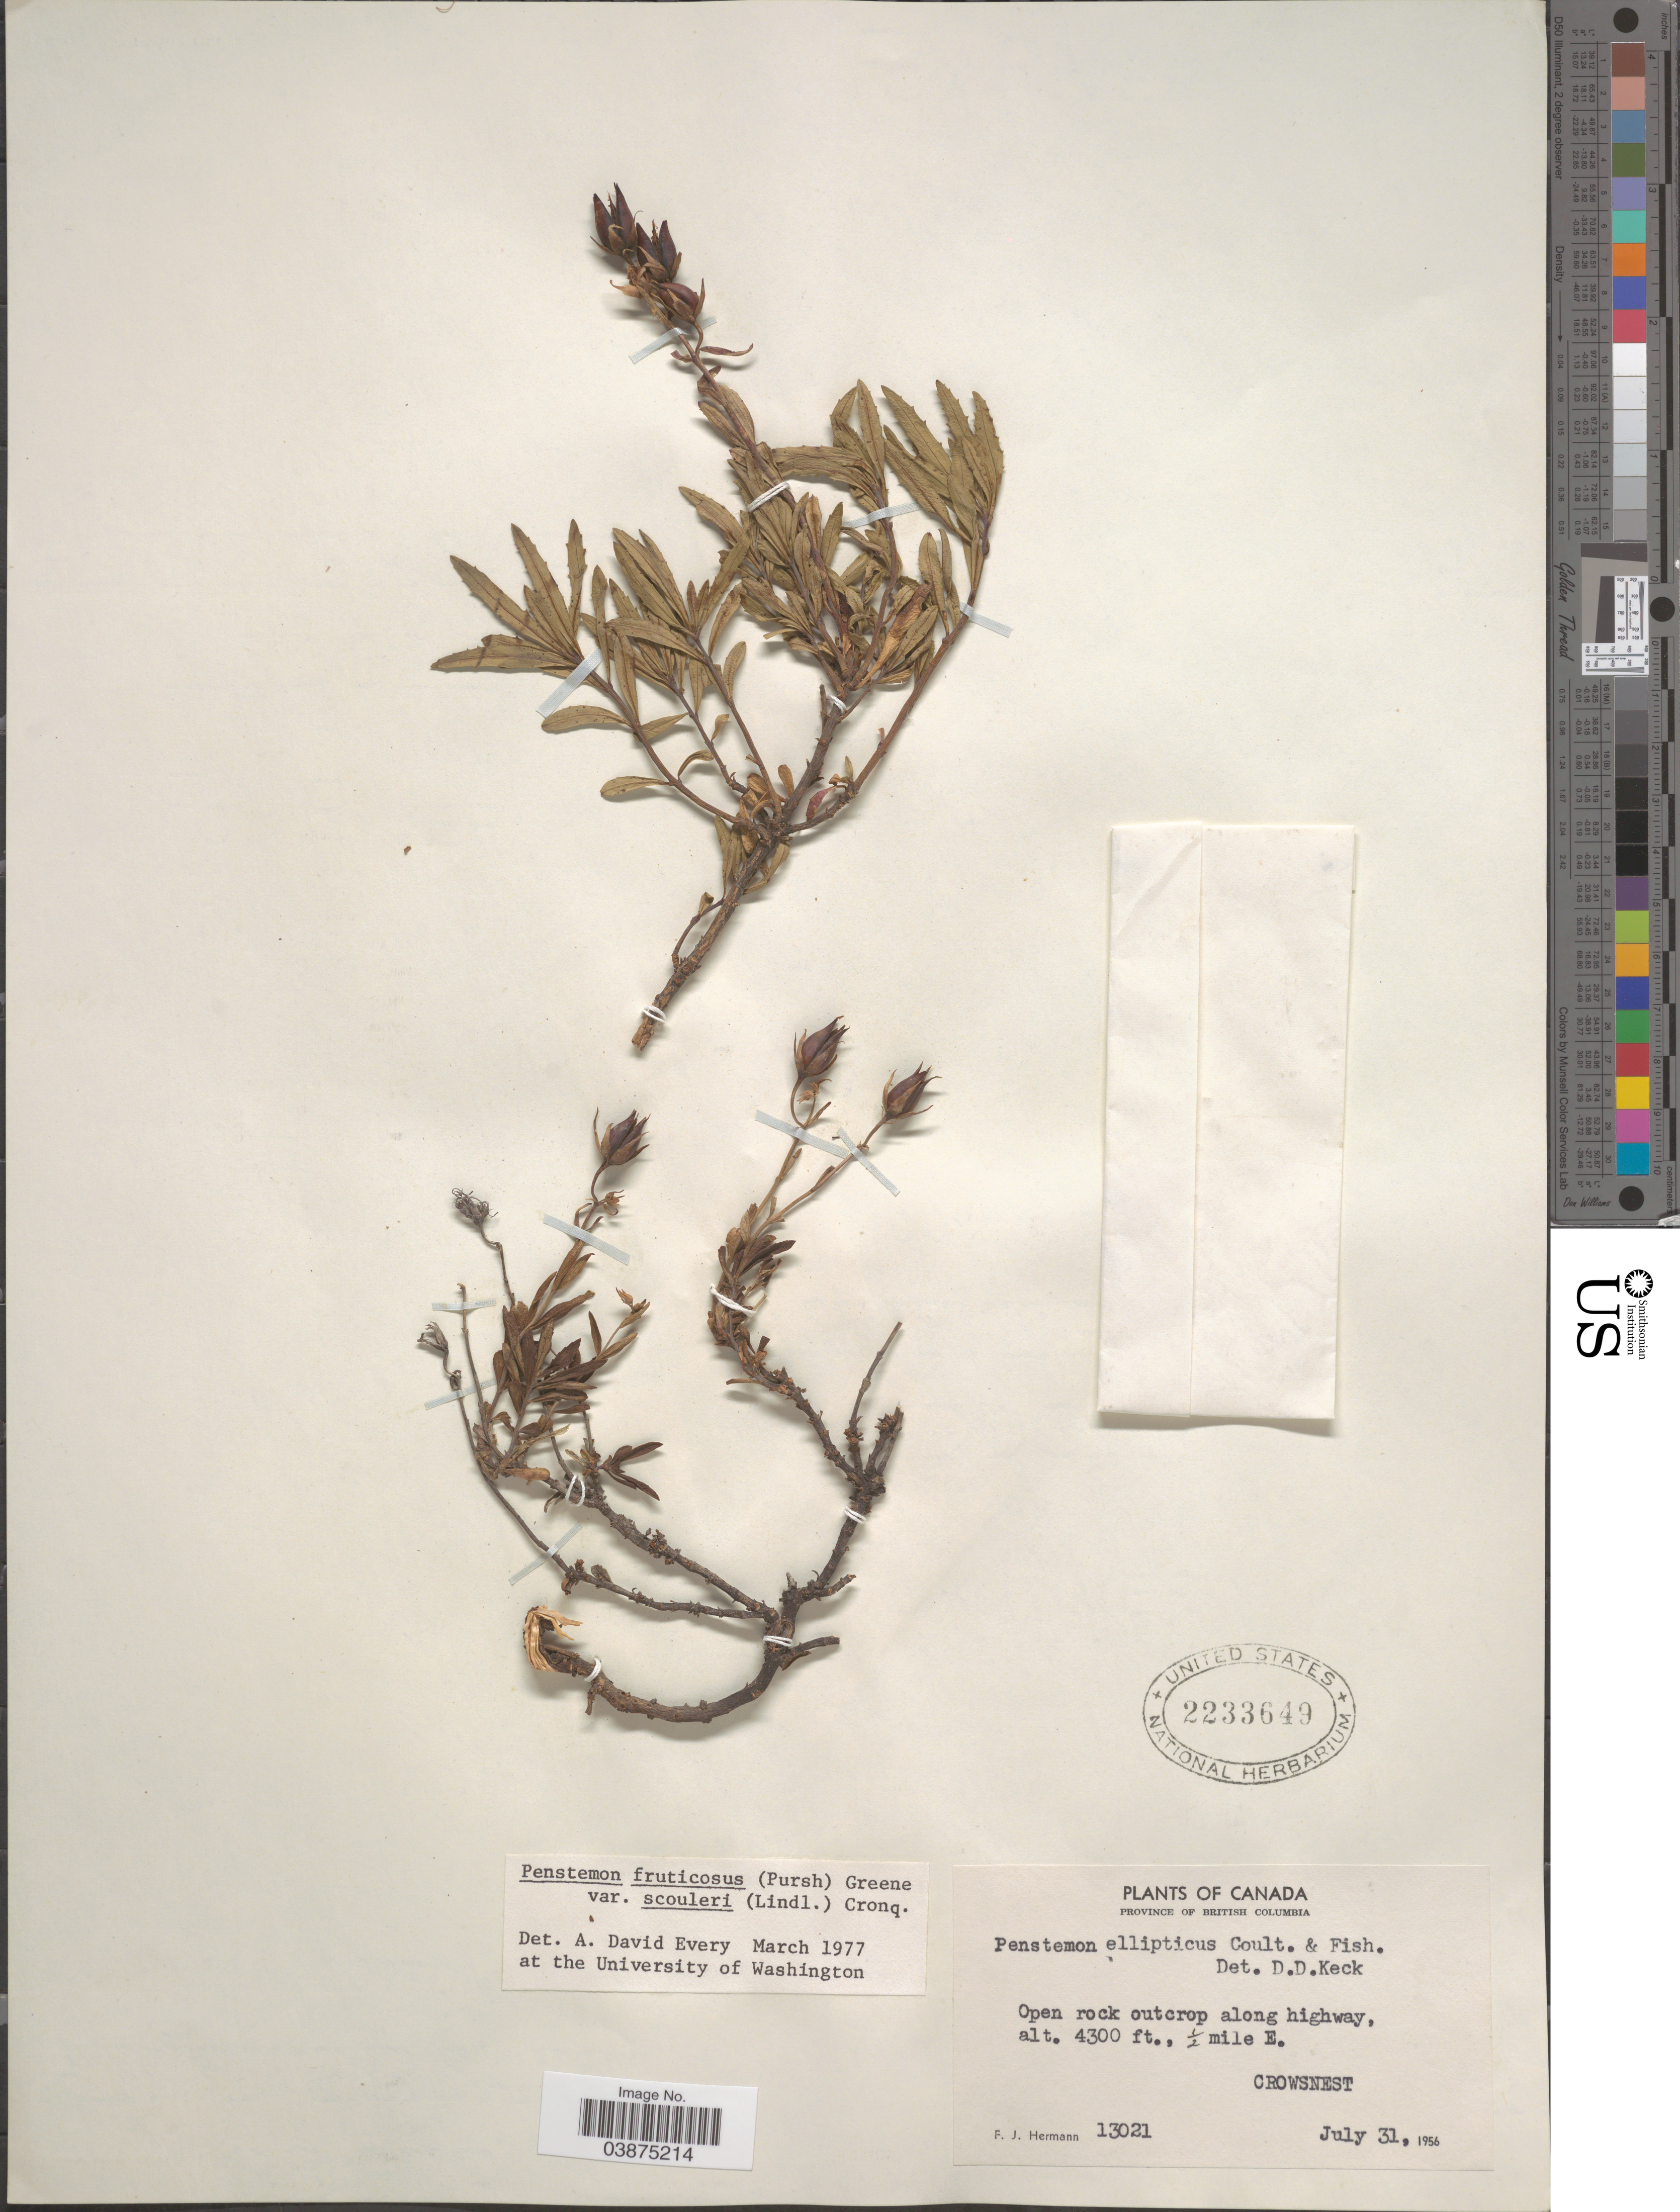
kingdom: Plantae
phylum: Tracheophyta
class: Magnoliopsida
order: Lamiales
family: Plantaginaceae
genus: Penstemon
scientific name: Penstemon fruticosus var. scouleri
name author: (Lindl.) Cronquist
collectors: F. J. Hermann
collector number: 13021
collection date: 1956-07-31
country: Canada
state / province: British Columbia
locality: Along highway, ½ mile E. Crowsnest.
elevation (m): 1311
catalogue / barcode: US 2233649